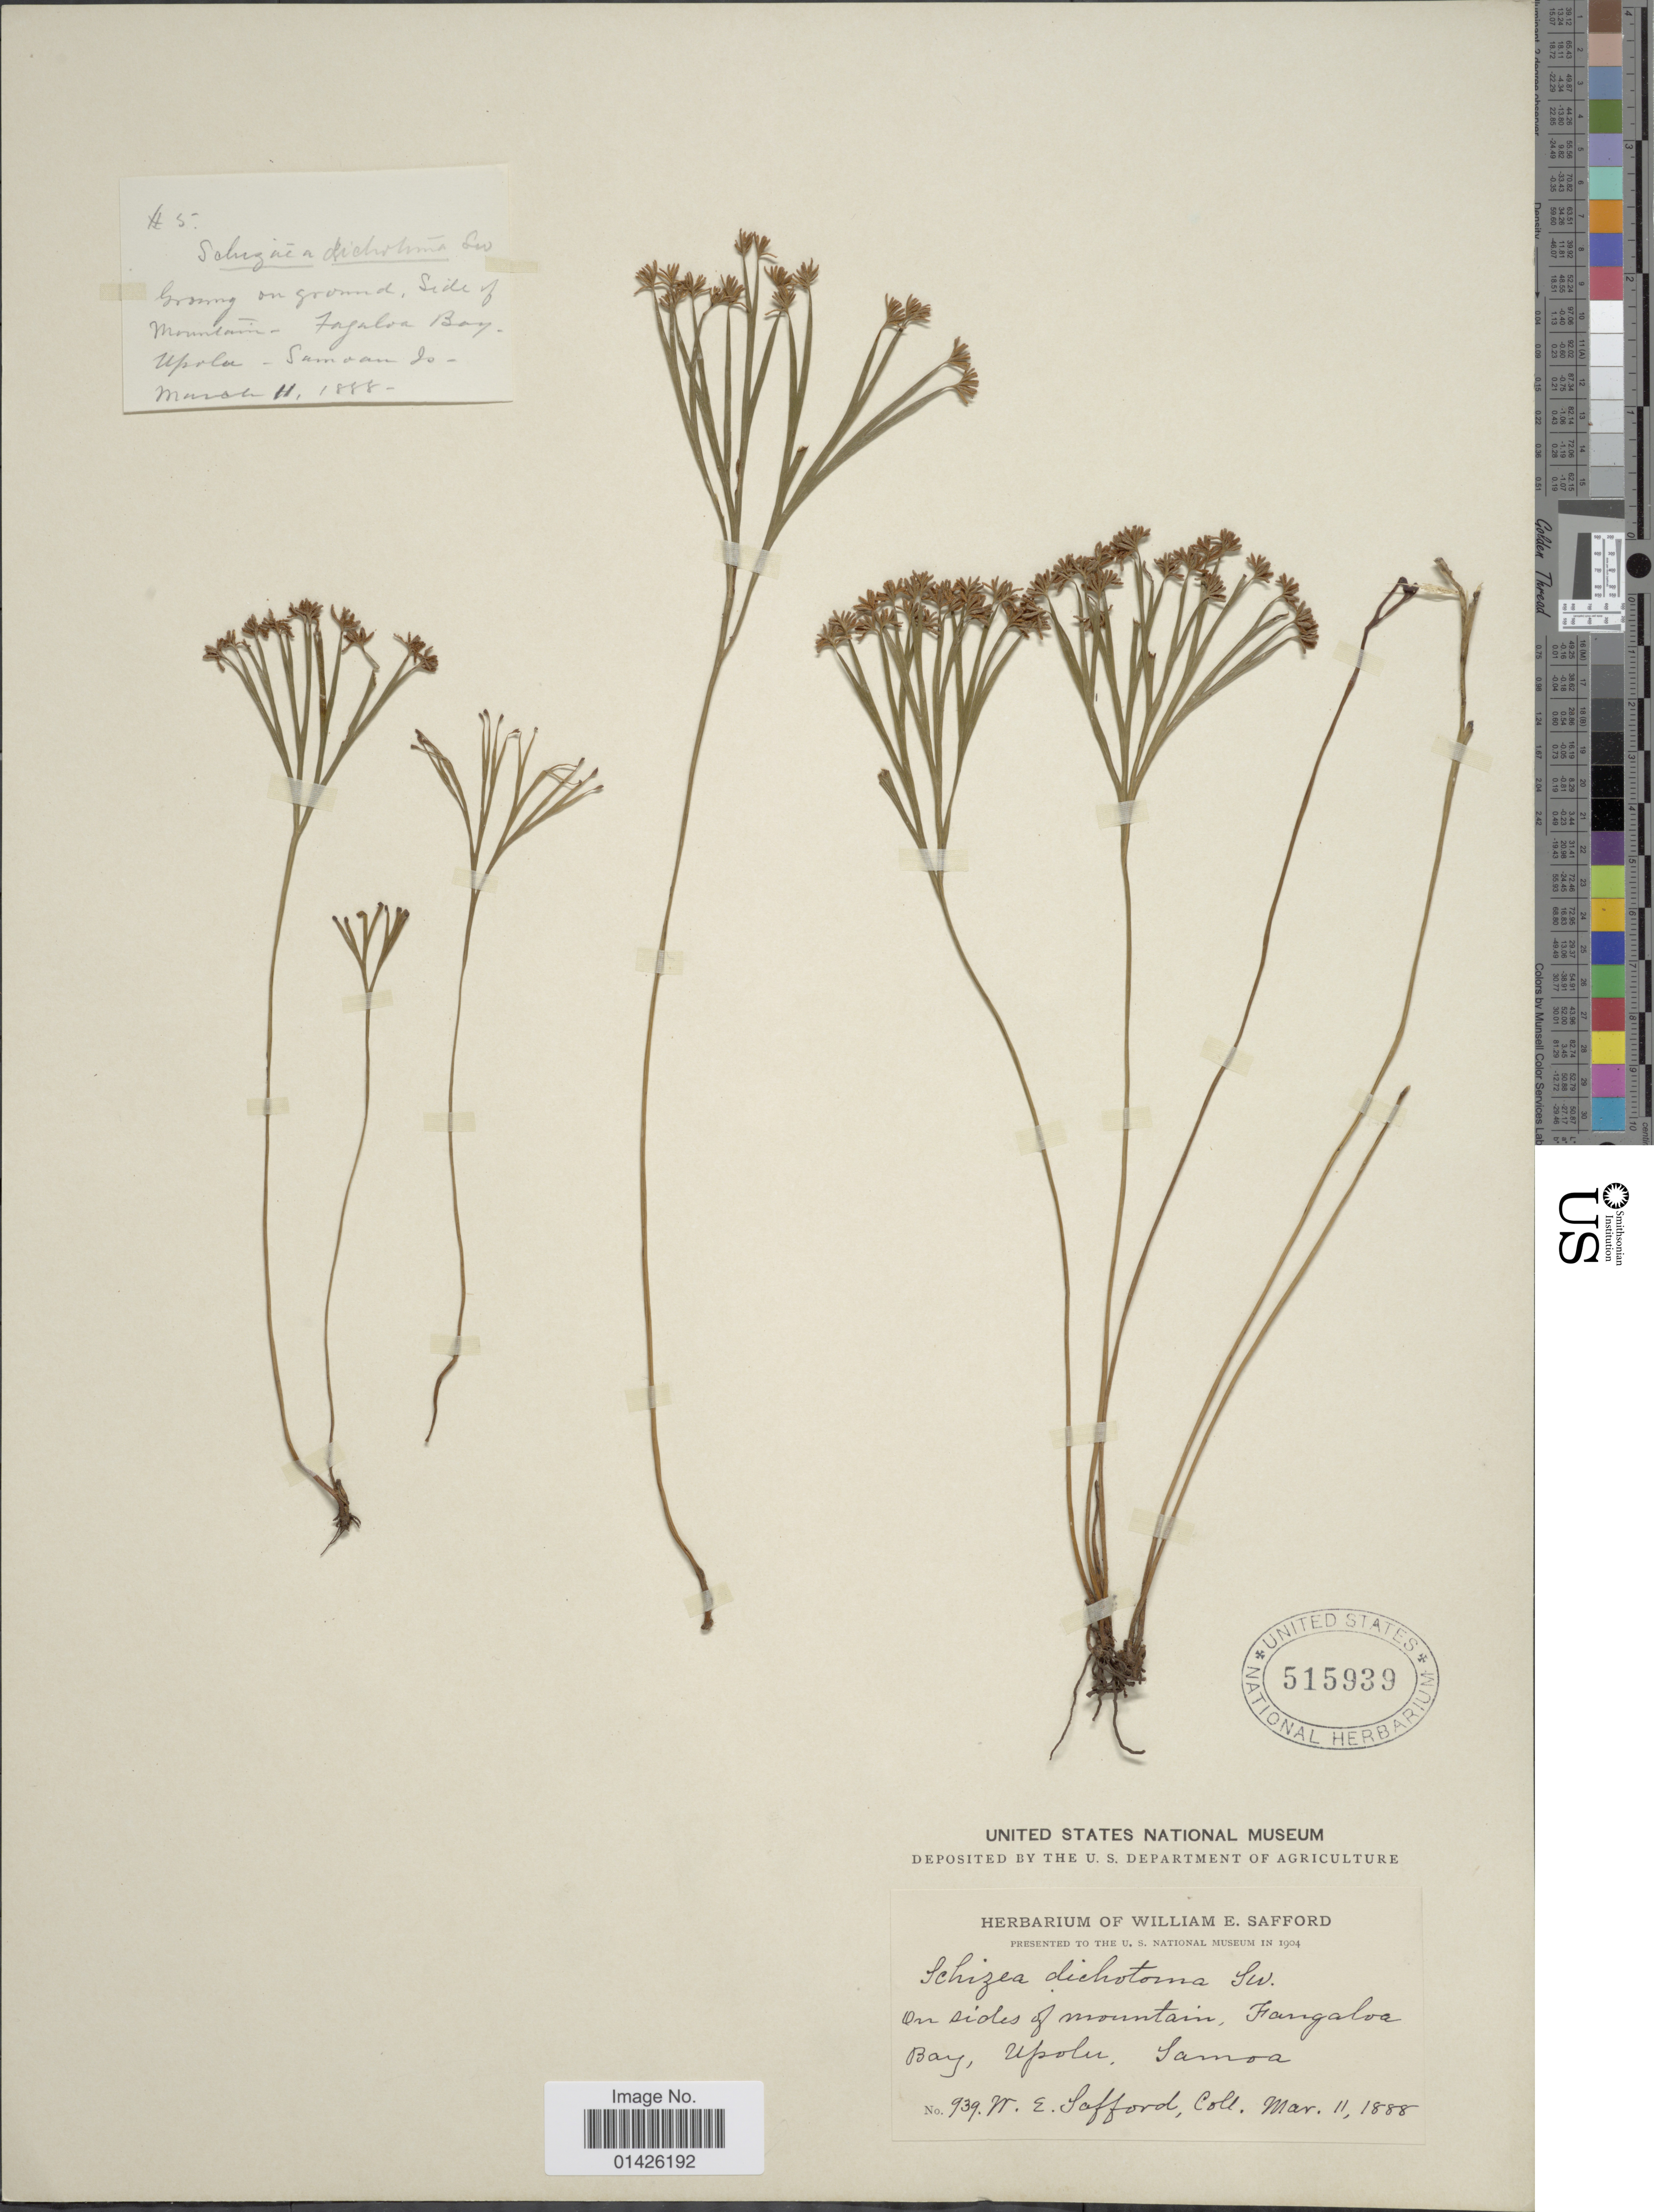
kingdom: Plantae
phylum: Tracheophyta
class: Polypodiopsida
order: Schizaeales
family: Schizaeaceae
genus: Schizaea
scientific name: Schizaea dichotoma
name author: (L.) J. Sm.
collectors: W. E. Safford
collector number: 939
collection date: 1888-03-11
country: Samoa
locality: On side of mountain, Fabgaloa Bay, Upolu, Samoa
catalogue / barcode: US 515939